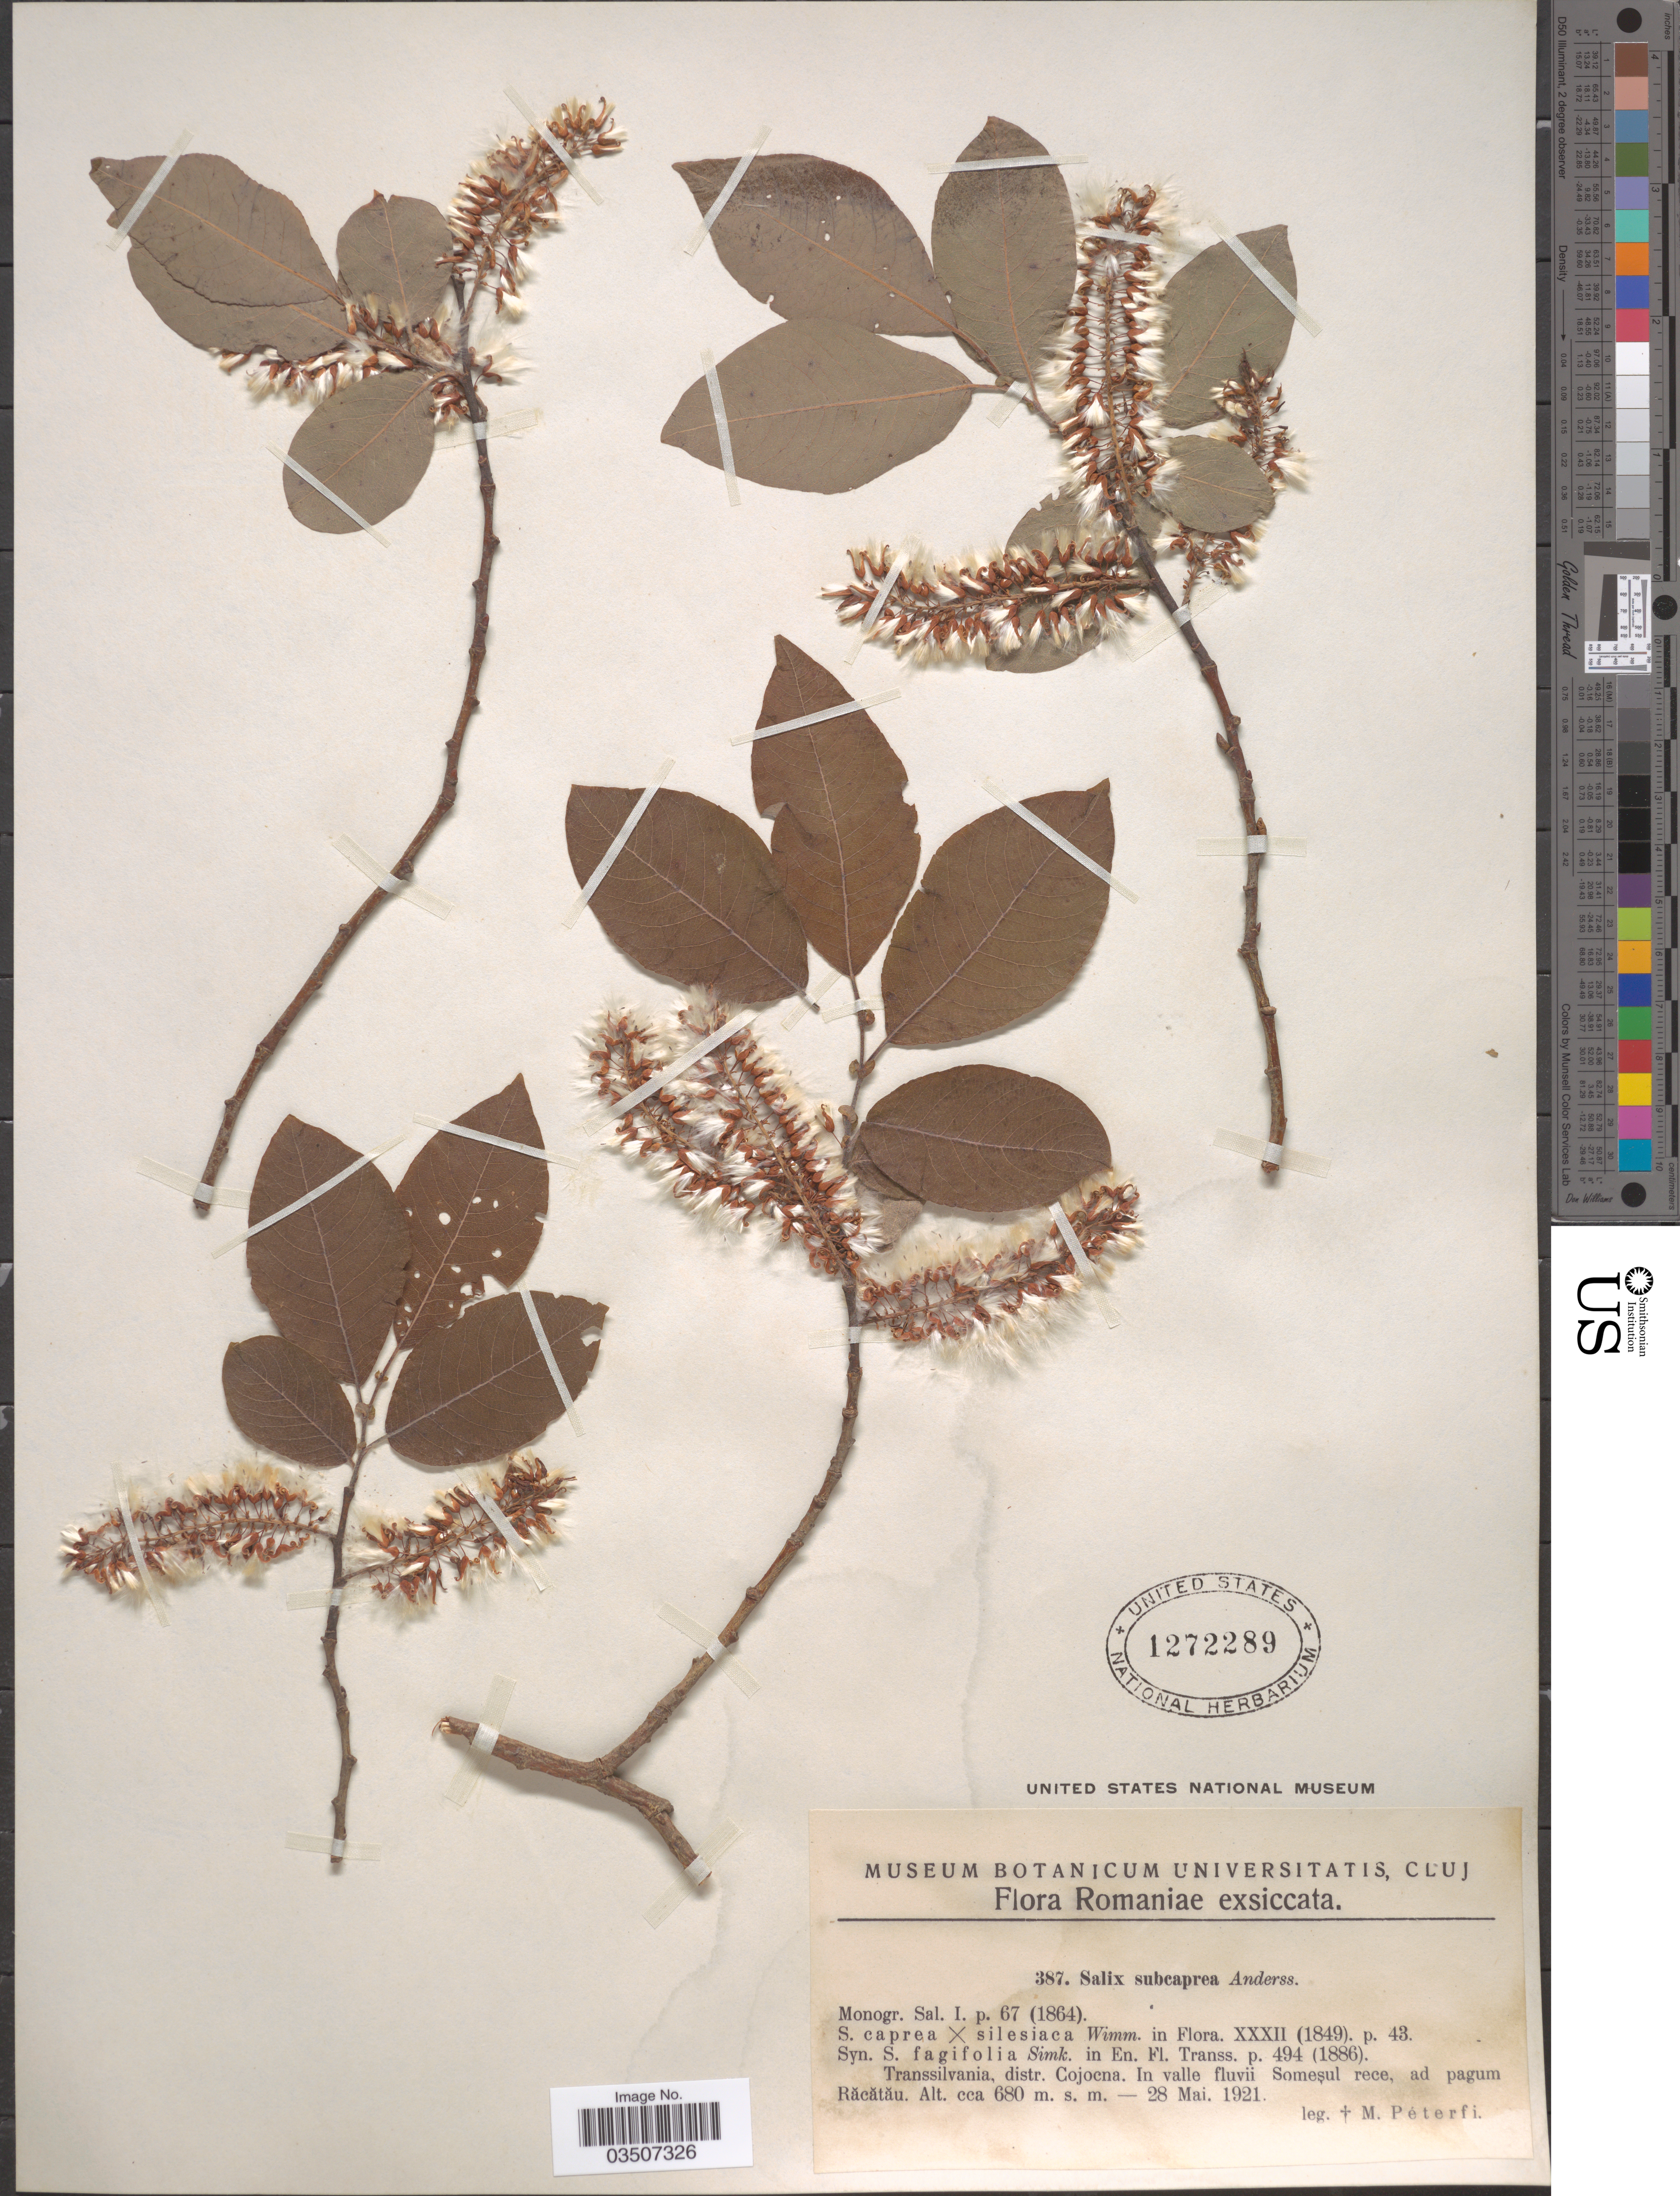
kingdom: Plantae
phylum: Tracheophyta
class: Magnoliopsida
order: Malpighiales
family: Salicaceae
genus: Salix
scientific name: Salix subcaprea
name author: Andersson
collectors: M. Péterfi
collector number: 387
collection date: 1921-05-28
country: Romania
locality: Transsilvania, distr. Cojocna. In valle fluvii Somesul rece, ad pagum Racatau.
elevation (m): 680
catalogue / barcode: US 1272289